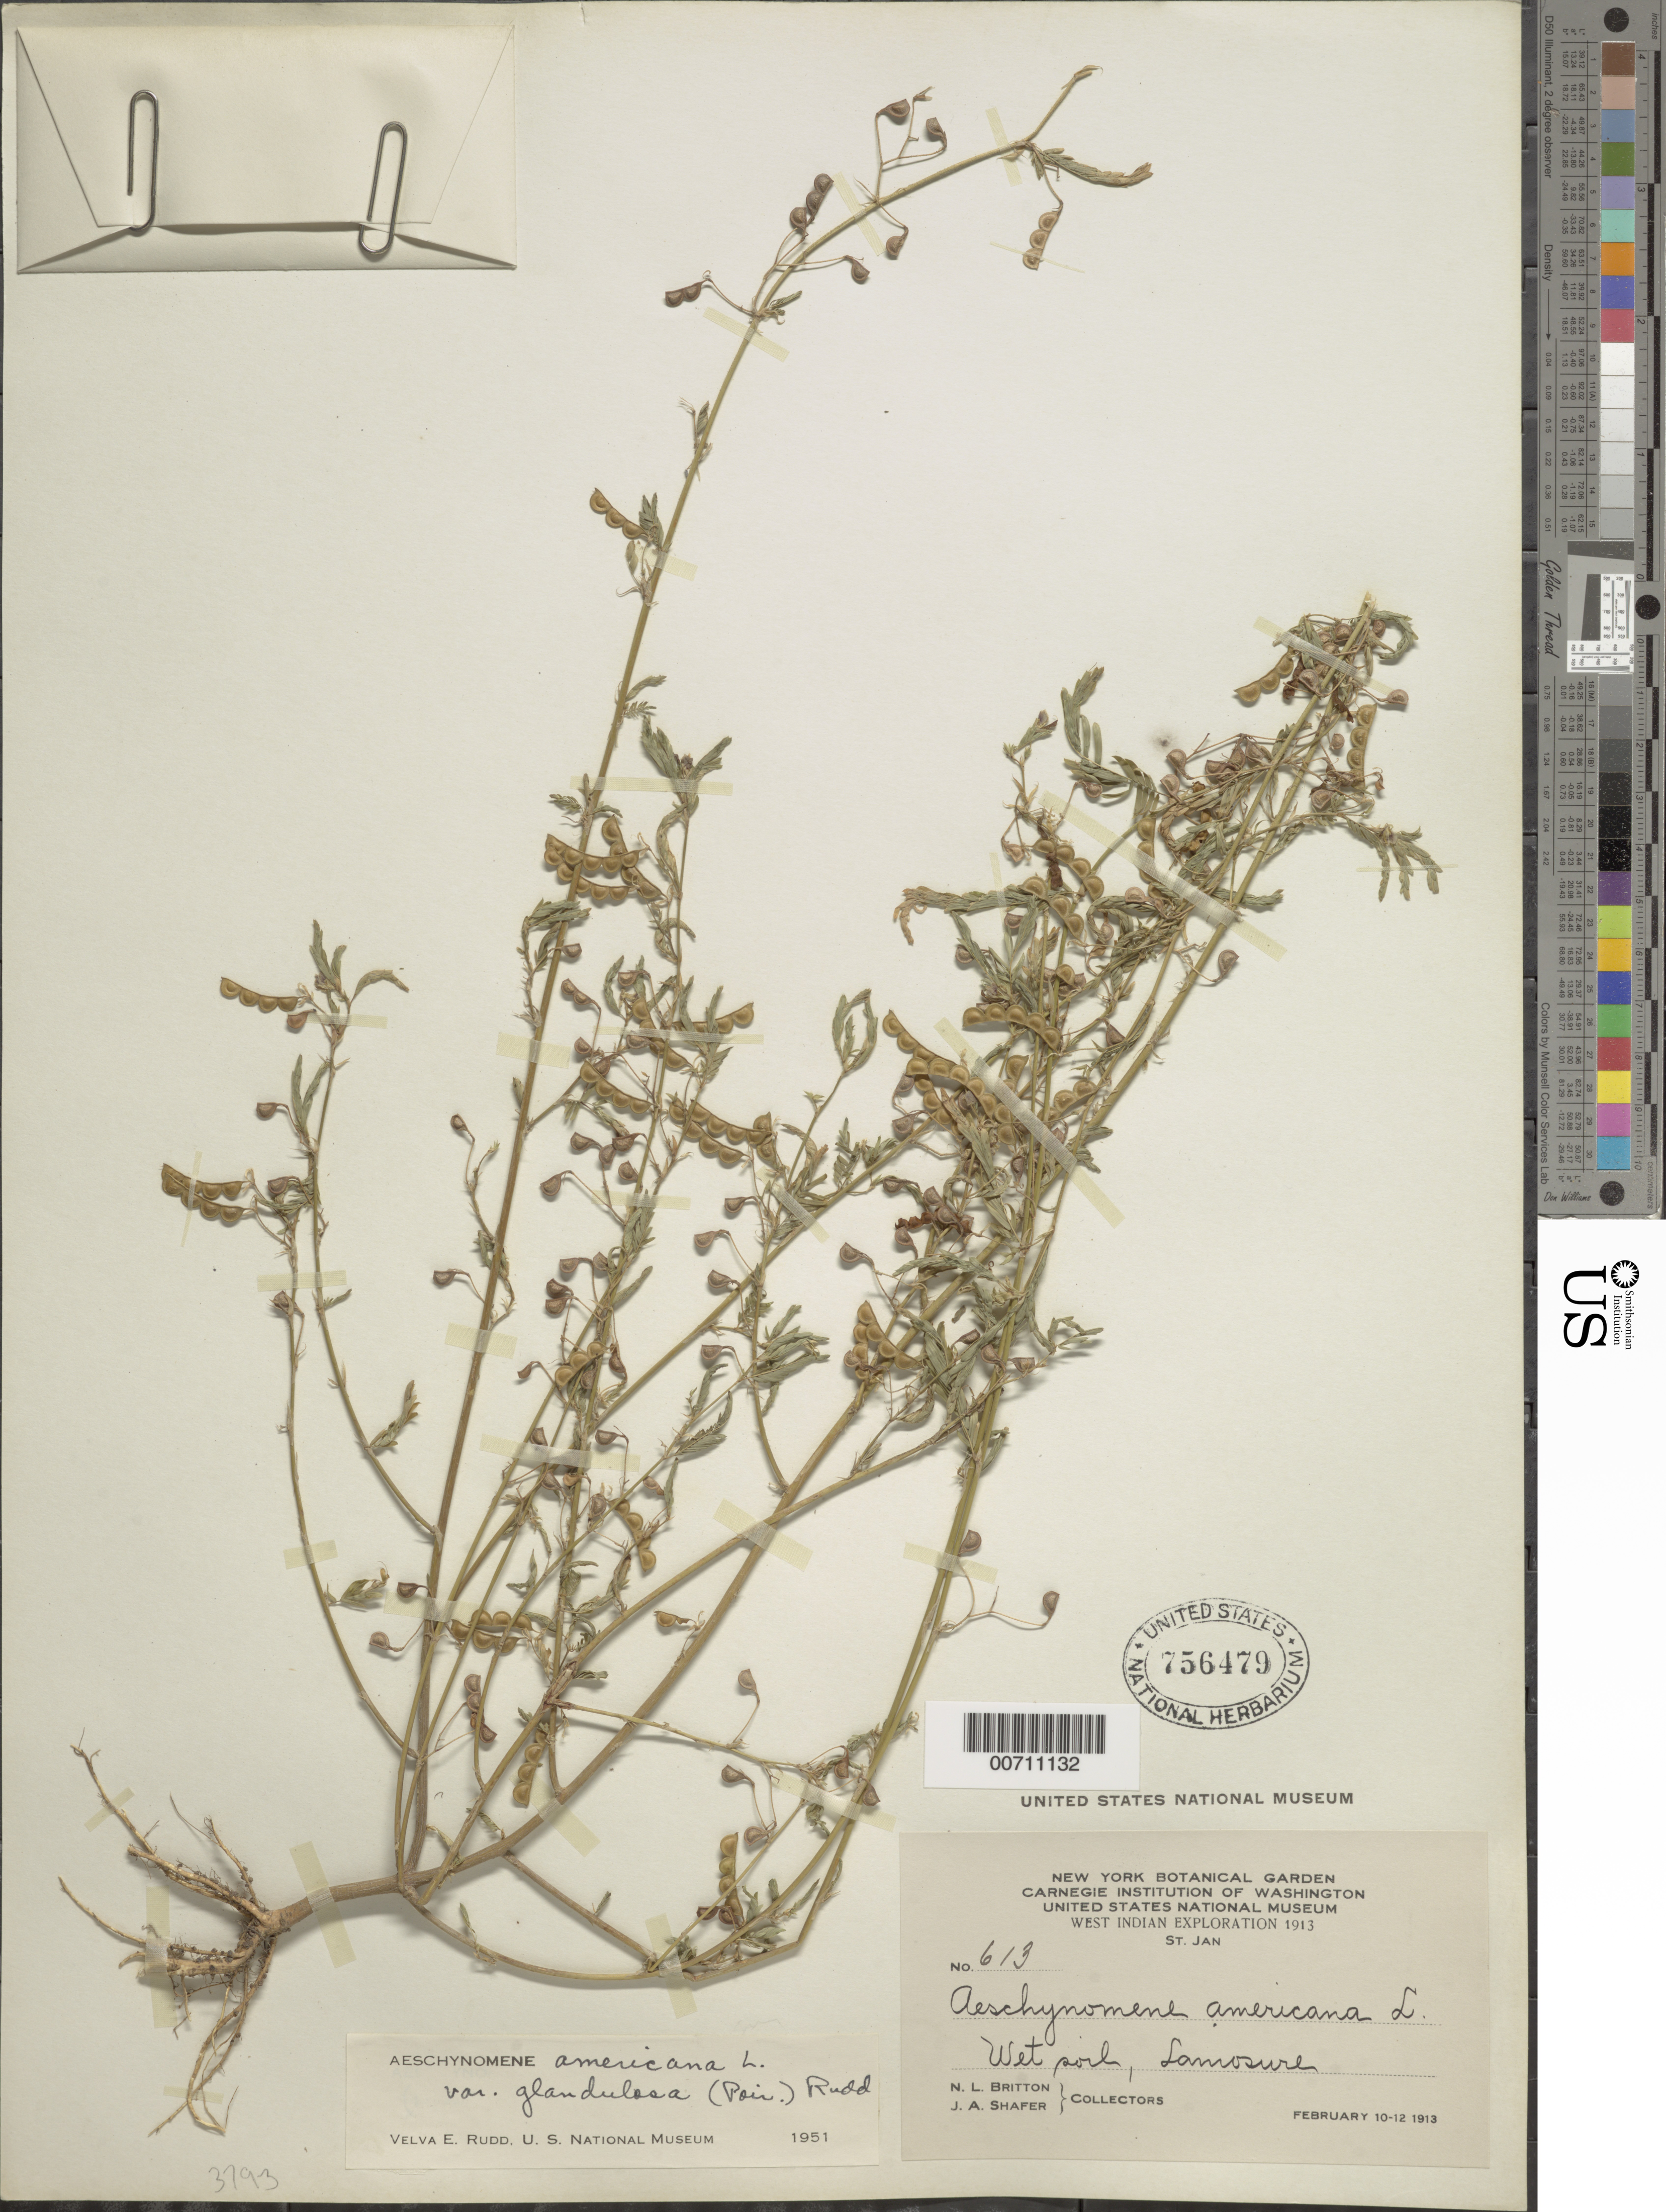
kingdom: Plantae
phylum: Tracheophyta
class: Magnoliopsida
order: Fabales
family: Fabaceae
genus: Aeschynomene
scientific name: Aeschynomene americana var. glandulosa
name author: (Poir.) Rudd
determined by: Rudd, V. E.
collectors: N. Britton & J. A. Shafer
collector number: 613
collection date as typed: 10 Feb 1913 to 12 Feb 1913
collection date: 1913-02-10/1913-02-12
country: U.S. Virgin Islands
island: St. John Island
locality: Lamosure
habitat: Wet soil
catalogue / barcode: US 756479